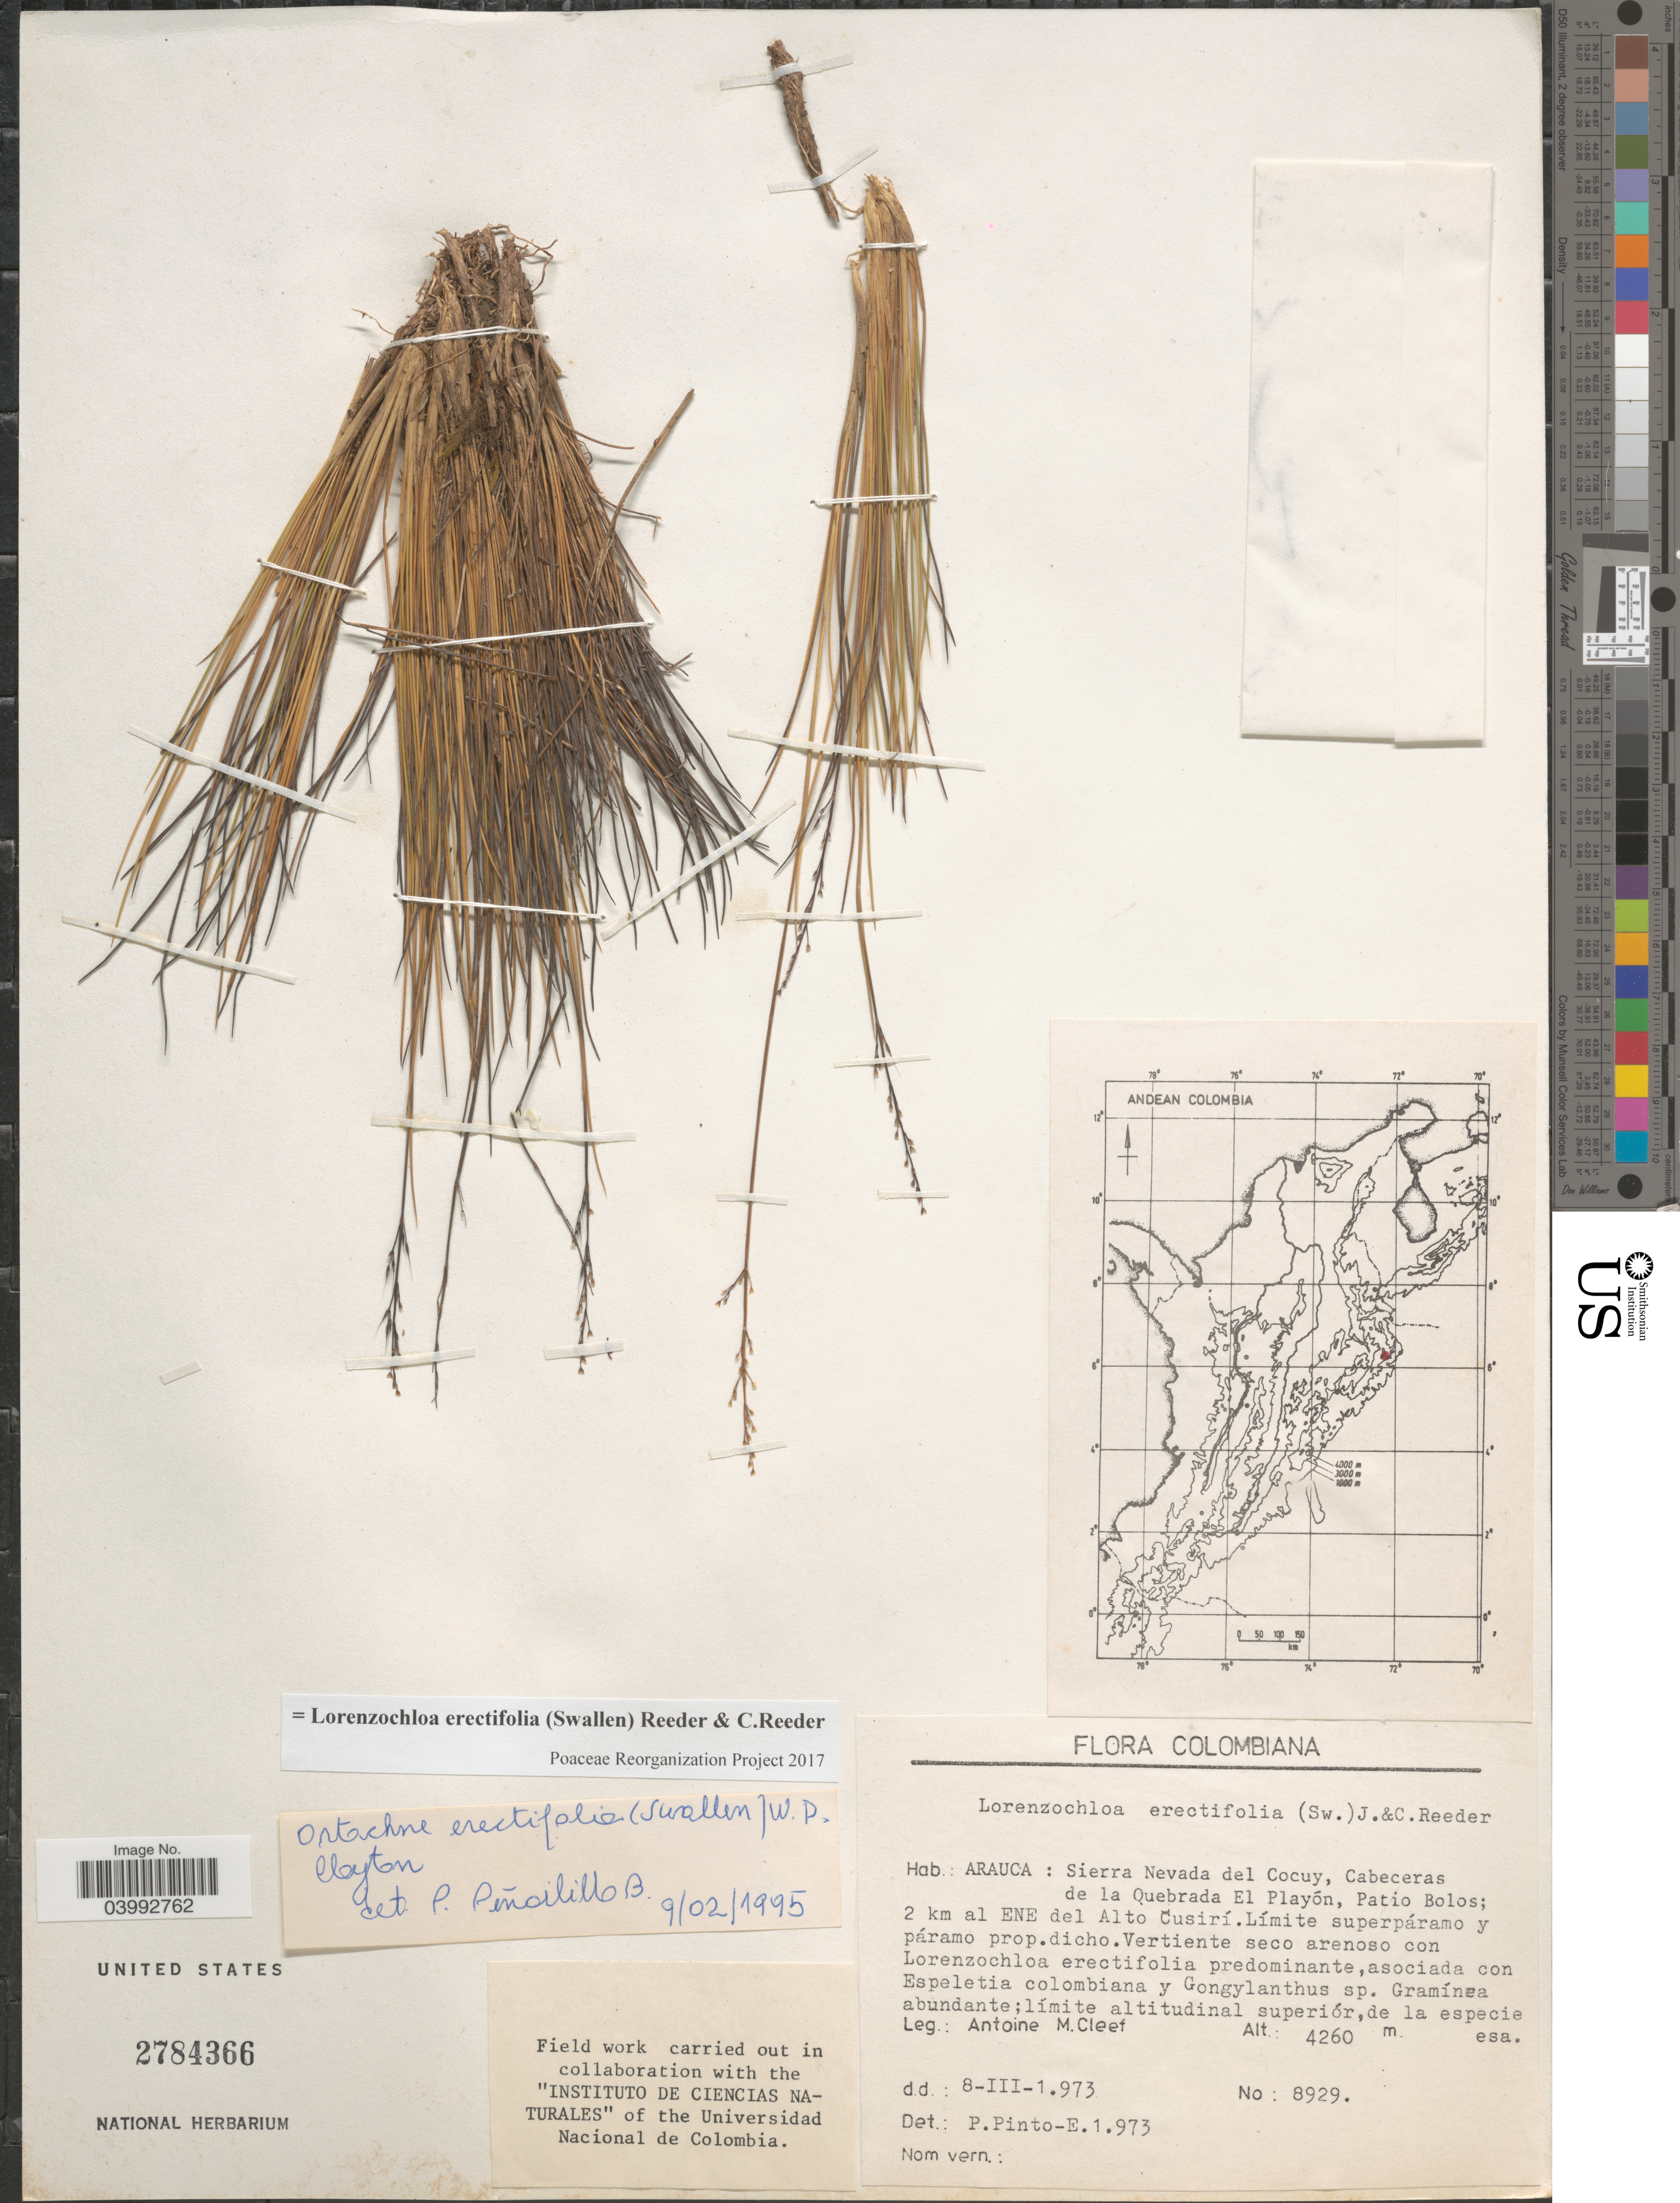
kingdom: Plantae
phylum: Tracheophyta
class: Liliopsida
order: Poales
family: Poaceae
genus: Lorenzochloa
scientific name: Lorenzochloa erectifolia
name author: (Swallen) Reeder & C. Reeder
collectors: A. M. Cleef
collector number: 8929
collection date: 1973-03-08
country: Colombia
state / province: Arauca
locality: Sierra Nevada del Cocuy, Cabeceras de la Quebrada El Playón, Patio Bolos; 2 km al ENE del Alto Cusirí. Límite superpáramo y páramo prop. dicho.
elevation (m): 4260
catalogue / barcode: US 2784366